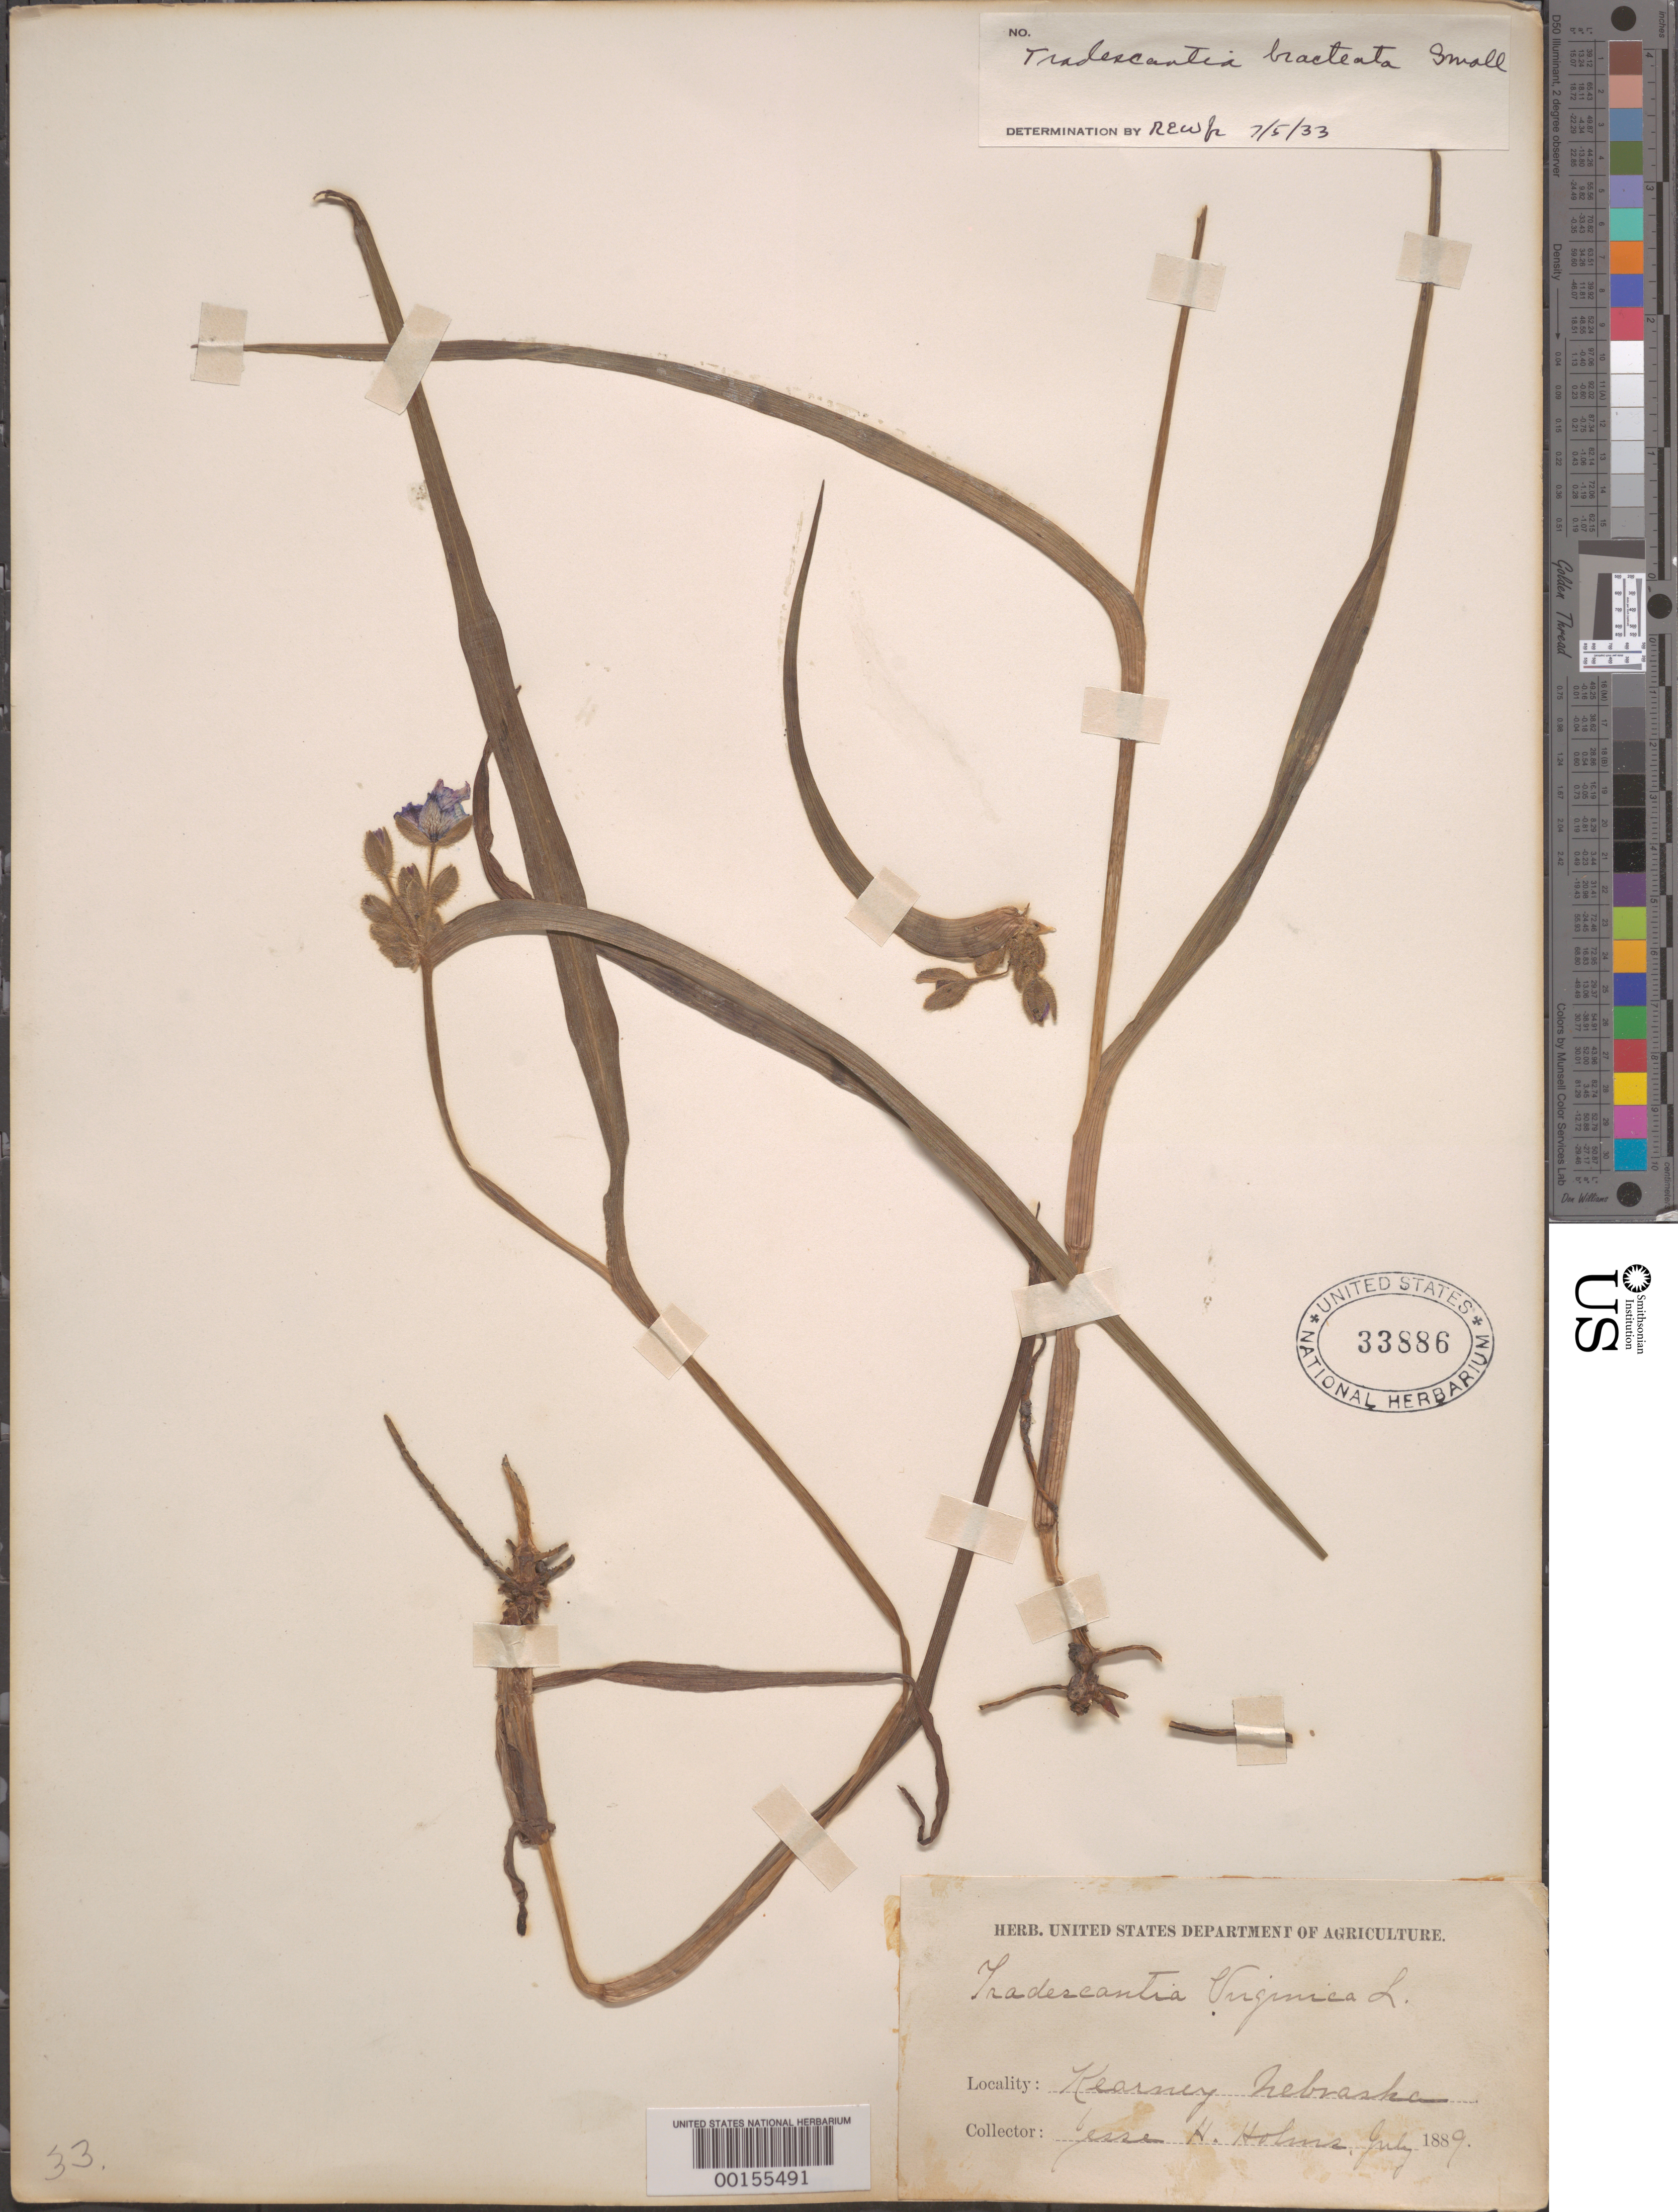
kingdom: Plantae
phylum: Tracheophyta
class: Liliopsida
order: Commelinales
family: Commelinaceae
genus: Tradescantia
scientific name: Tradescantia bracteata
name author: Small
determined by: REW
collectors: J. H. Holms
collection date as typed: Jul 1889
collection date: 1889-07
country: United States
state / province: Nebraska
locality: Kearney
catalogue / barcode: US 33886